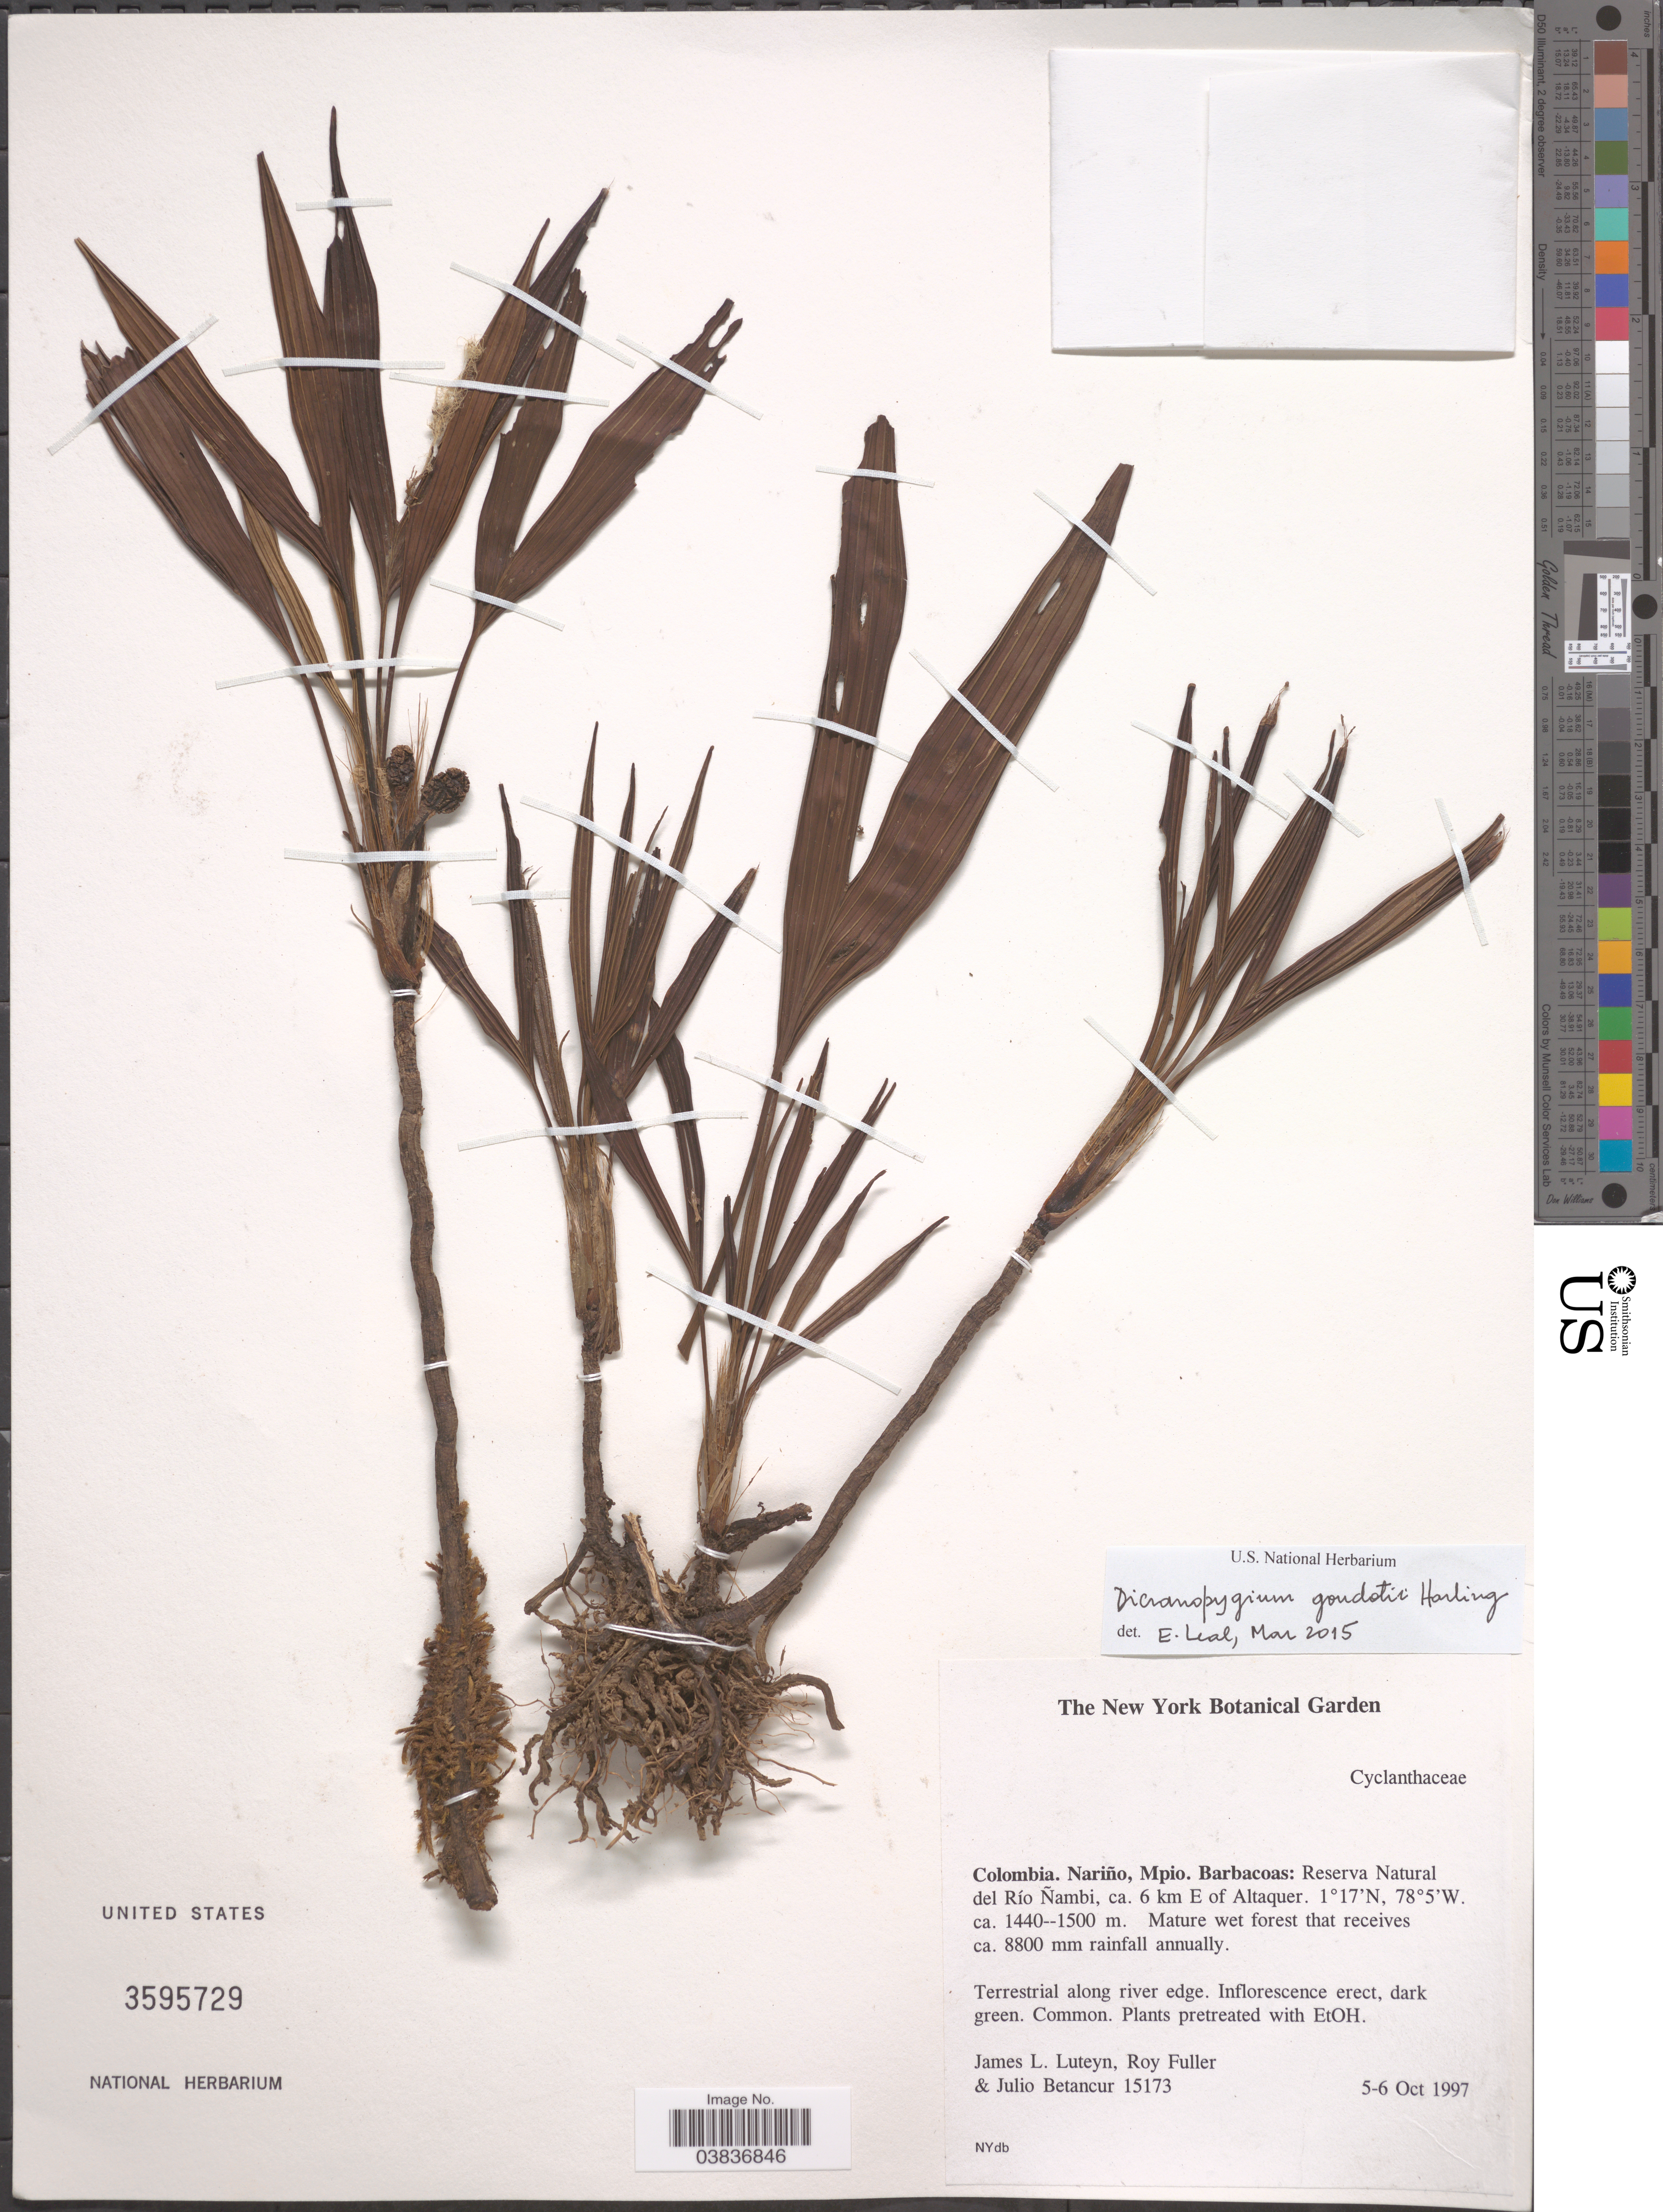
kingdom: Plantae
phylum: Tracheophyta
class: Liliopsida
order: Pandanales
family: Cyclanthaceae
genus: Dicranopygium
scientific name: Dicranopygium goudotii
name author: Hort.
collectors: J. L. Luteyn, R. Fuller & J. Betancur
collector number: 15173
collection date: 1997-10-05/1997-10-06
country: Colombia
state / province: Nariño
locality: Mpio. barbacoas: Reserva Natural del Río ñambi, ca. 6 km E of Altaquer.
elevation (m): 1440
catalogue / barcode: US 3595729